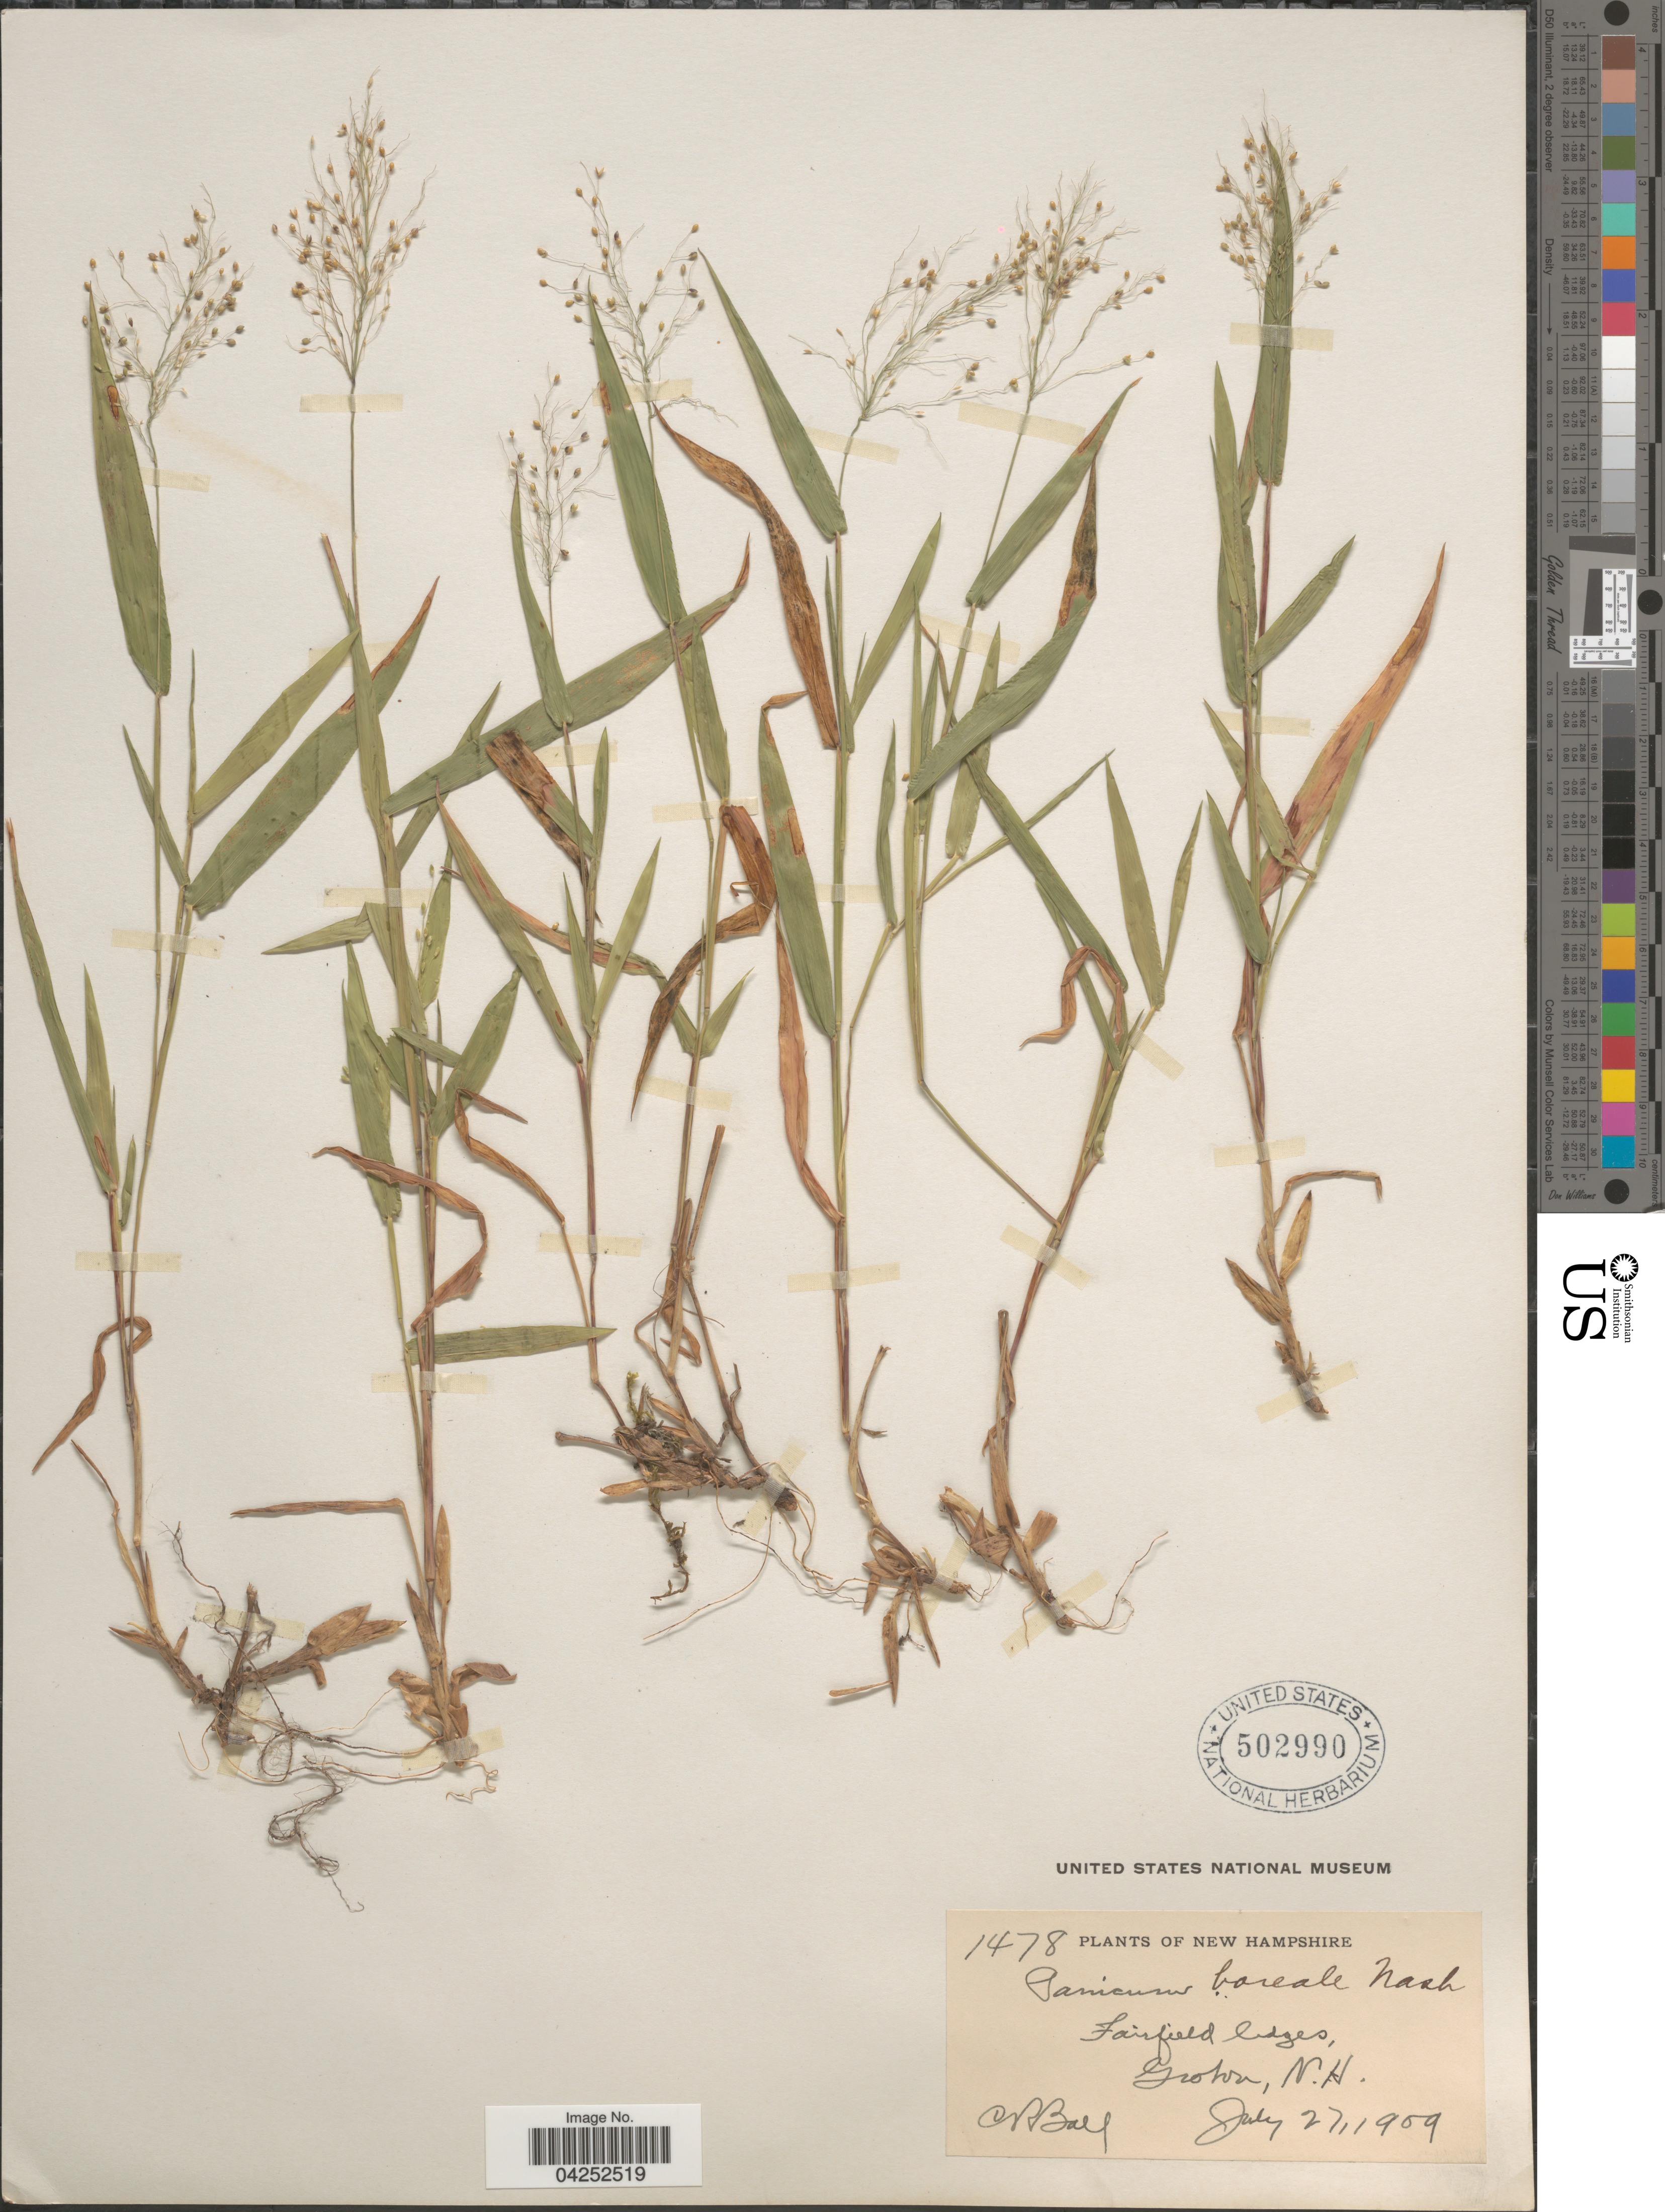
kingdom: Plantae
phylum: Tracheophyta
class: Liliopsida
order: Poales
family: Poaceae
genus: Dichanthelium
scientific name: Dichanthelium boreale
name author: (Nash) Freckmann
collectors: C. R. Ball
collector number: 1478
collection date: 1909-07-27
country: United States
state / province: New Hampshire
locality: Fairfield lodges, Grown.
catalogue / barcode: US 502990